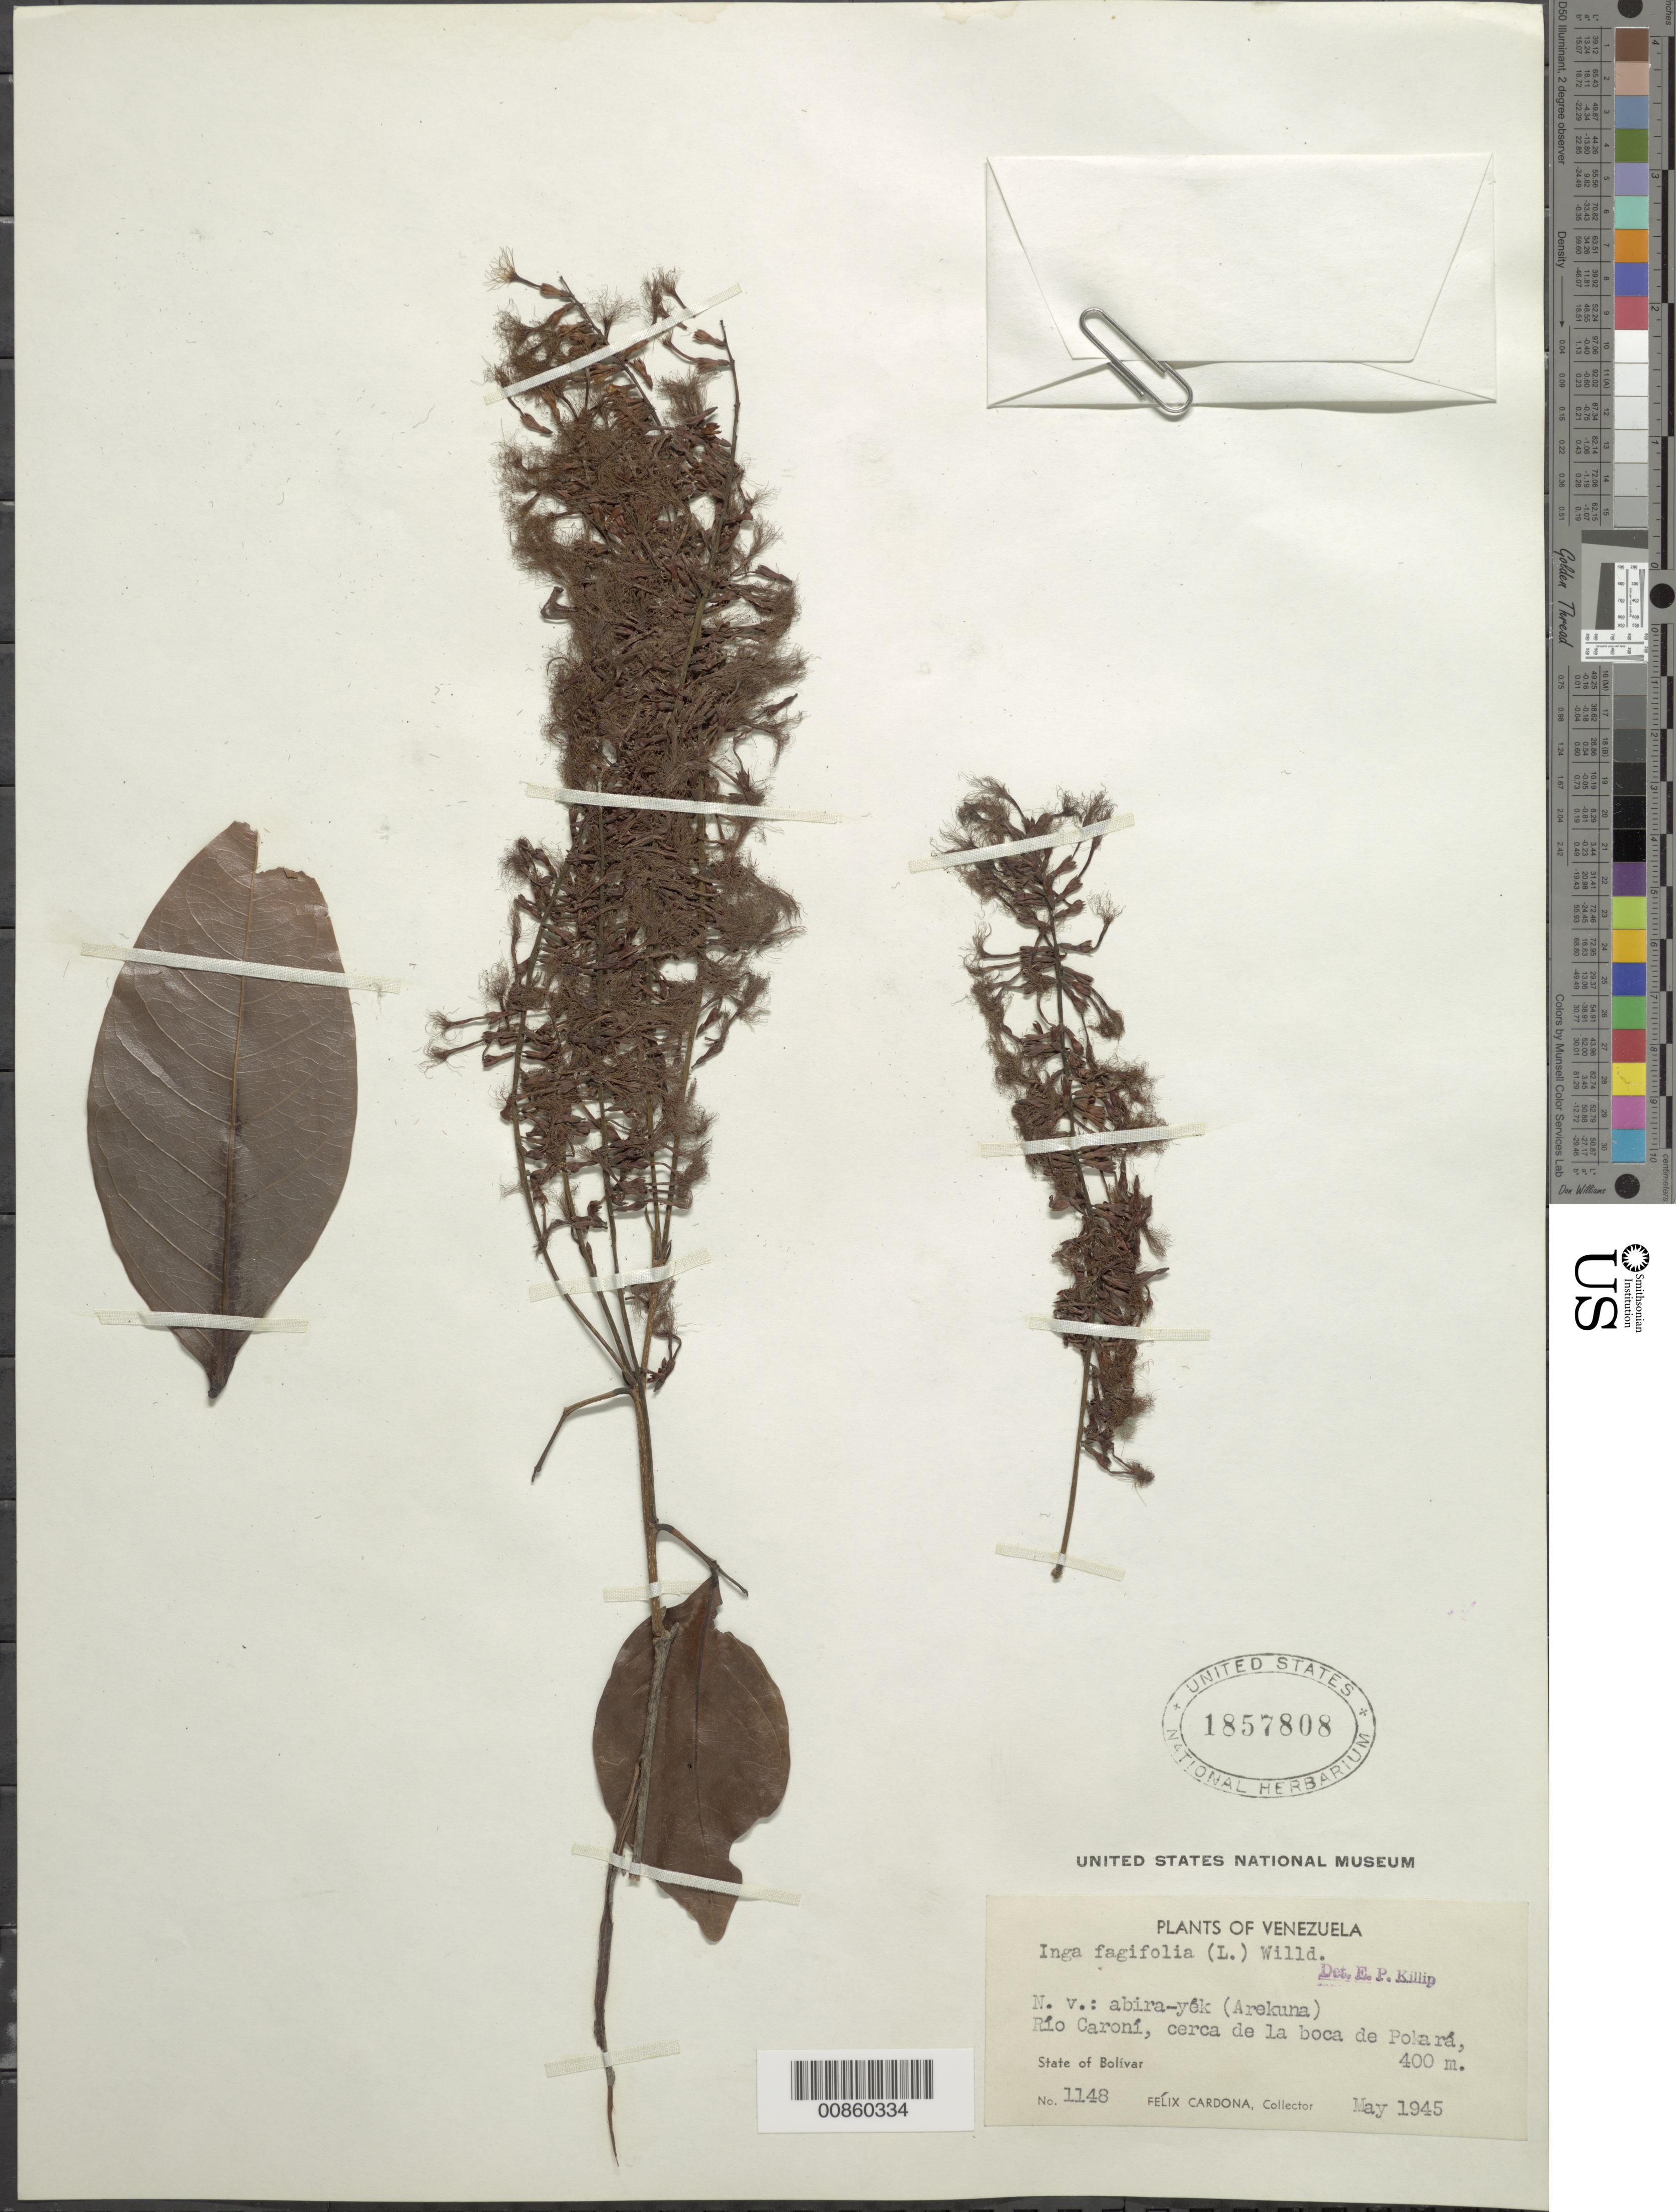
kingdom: Plantae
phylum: Tracheophyta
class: Magnoliopsida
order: Fabales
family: Fabaceae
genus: Inga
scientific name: Inga laurina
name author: (Sw.) Willd.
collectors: F. Cardona Puig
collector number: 1148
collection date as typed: May-45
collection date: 1945-05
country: Venezuela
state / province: Bolívar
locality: Río Caroní, cerca de la boca de Polará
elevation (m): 400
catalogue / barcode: US 1857808